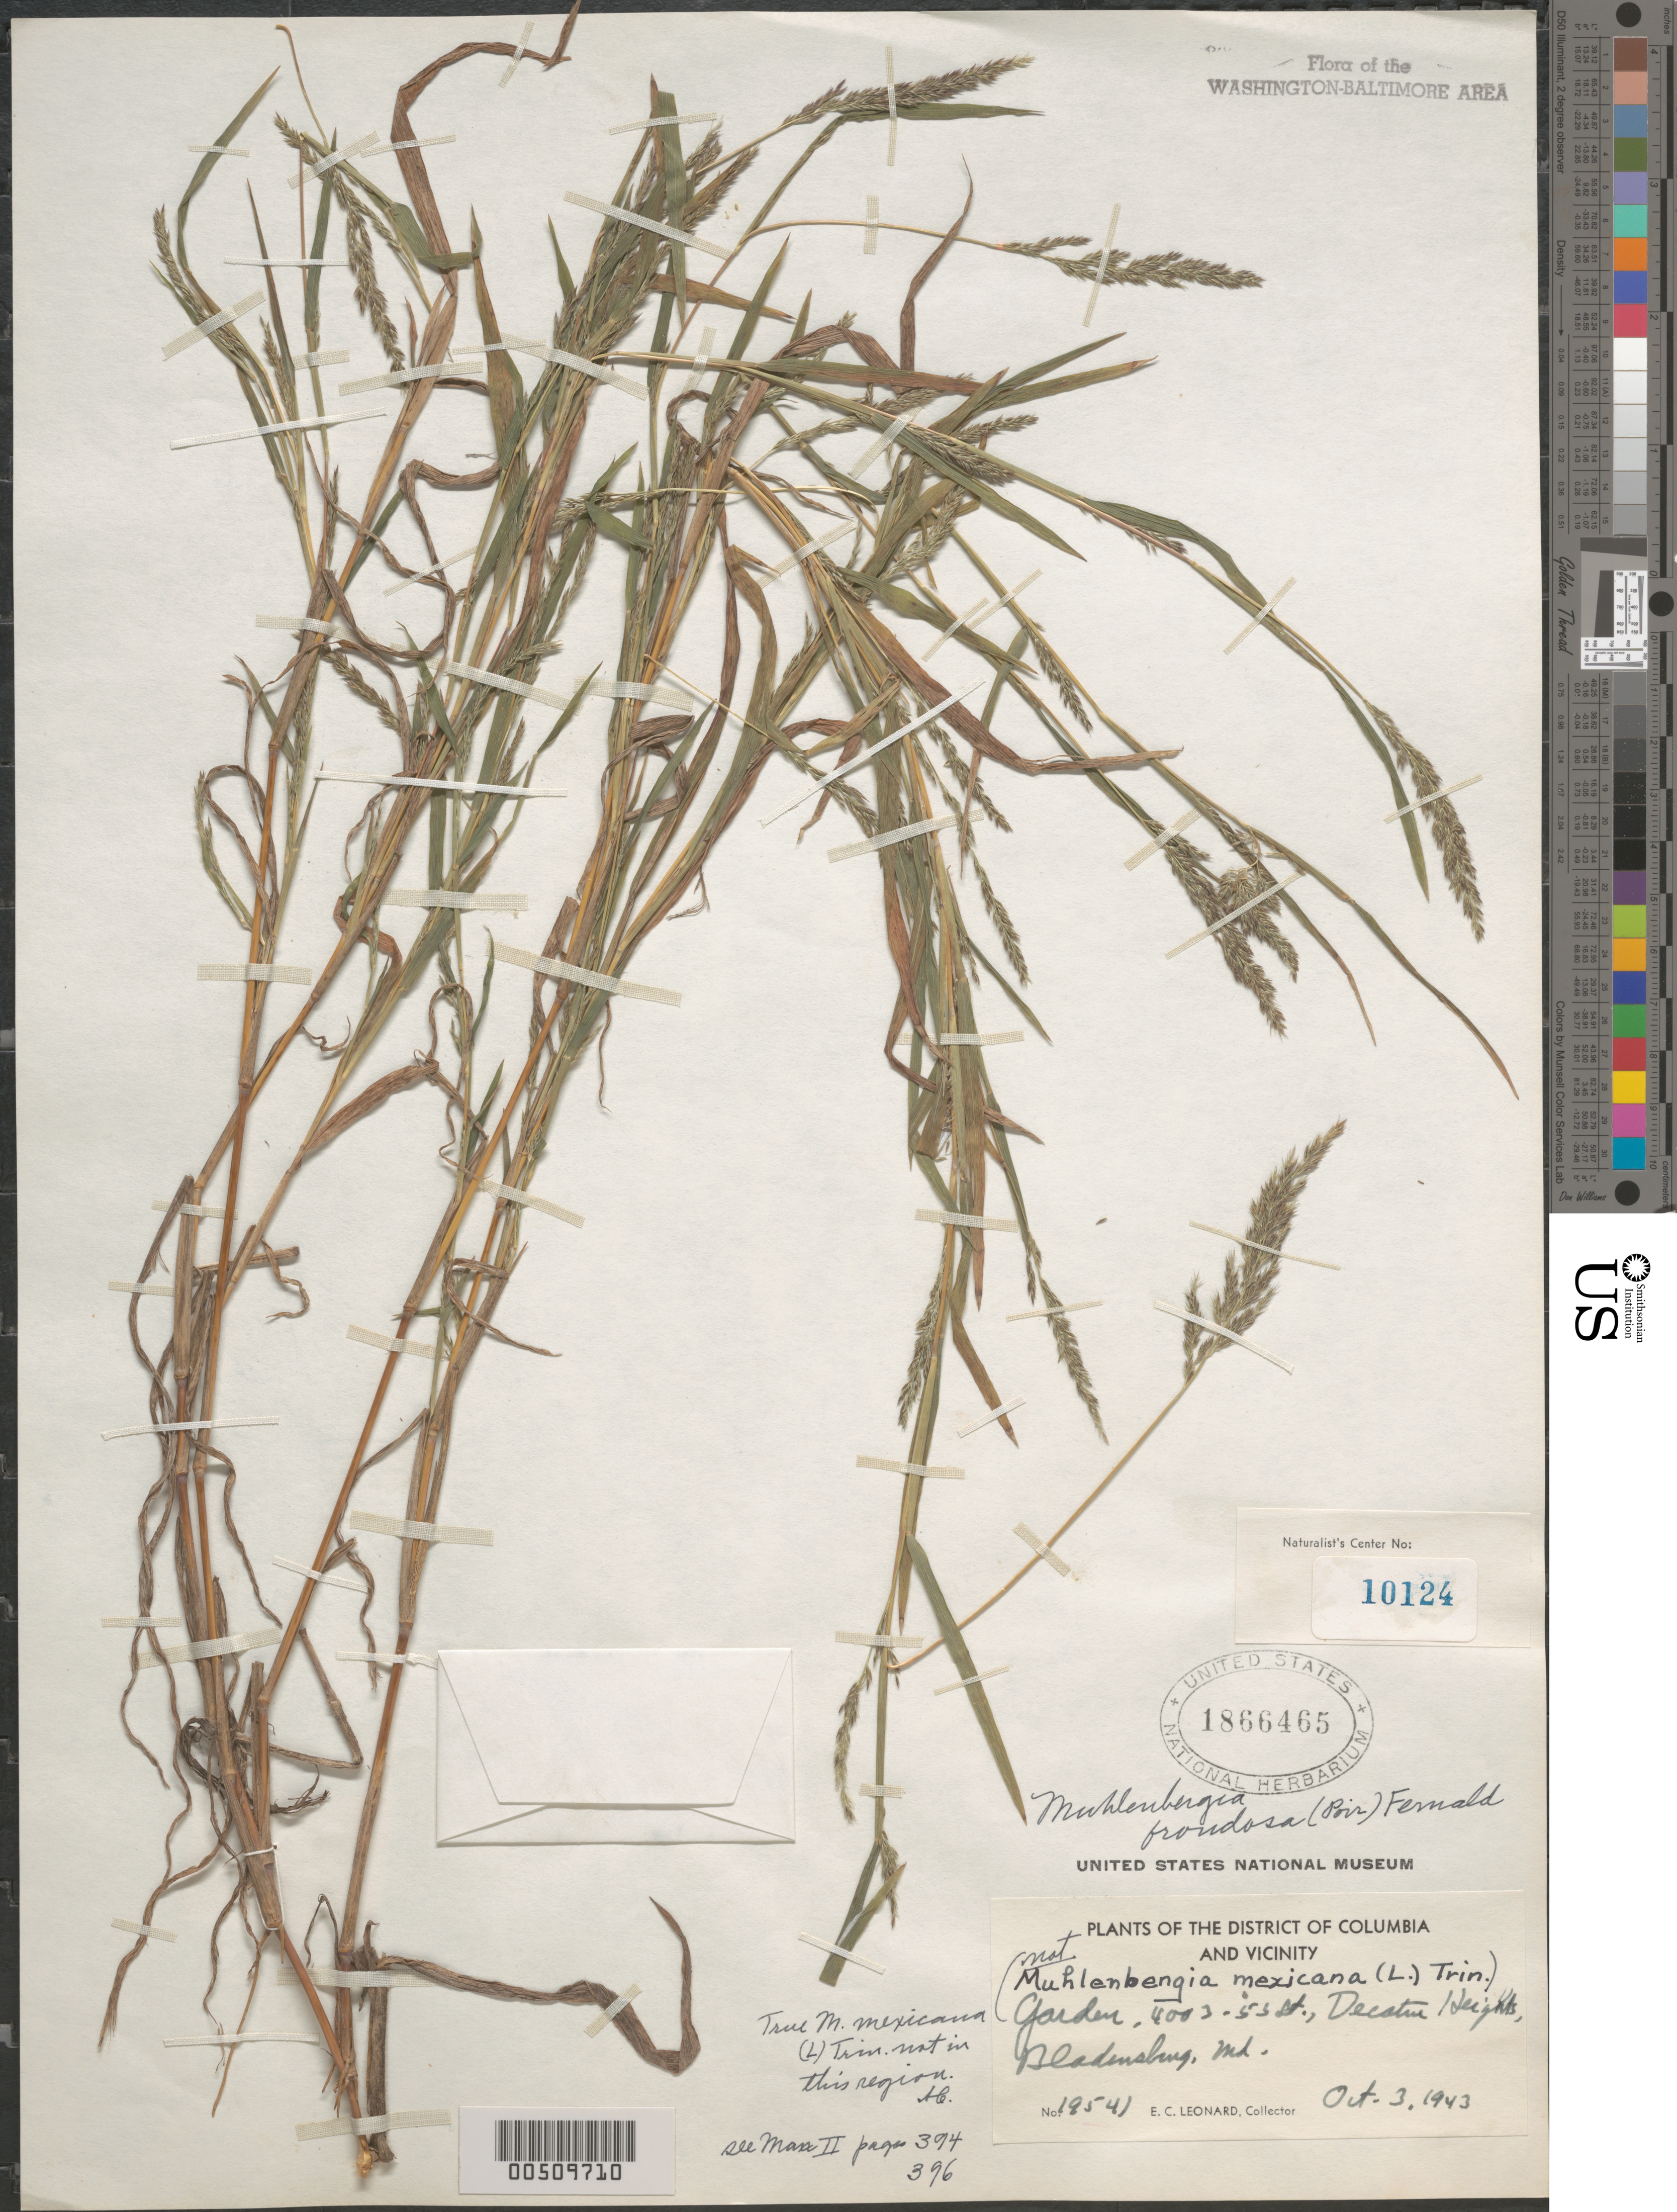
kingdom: Plantae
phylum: Tracheophyta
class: Liliopsida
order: Poales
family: Poaceae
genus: Muhlenbergia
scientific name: Muhlenbergia frondosa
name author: (Poir.) Fernald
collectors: E. C. Leonard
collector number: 19541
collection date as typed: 03 Oct 1943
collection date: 1943-10-03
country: United States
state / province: Maryland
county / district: Prince George's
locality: Bladensburg, Decatur Heights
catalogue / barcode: US 1866465